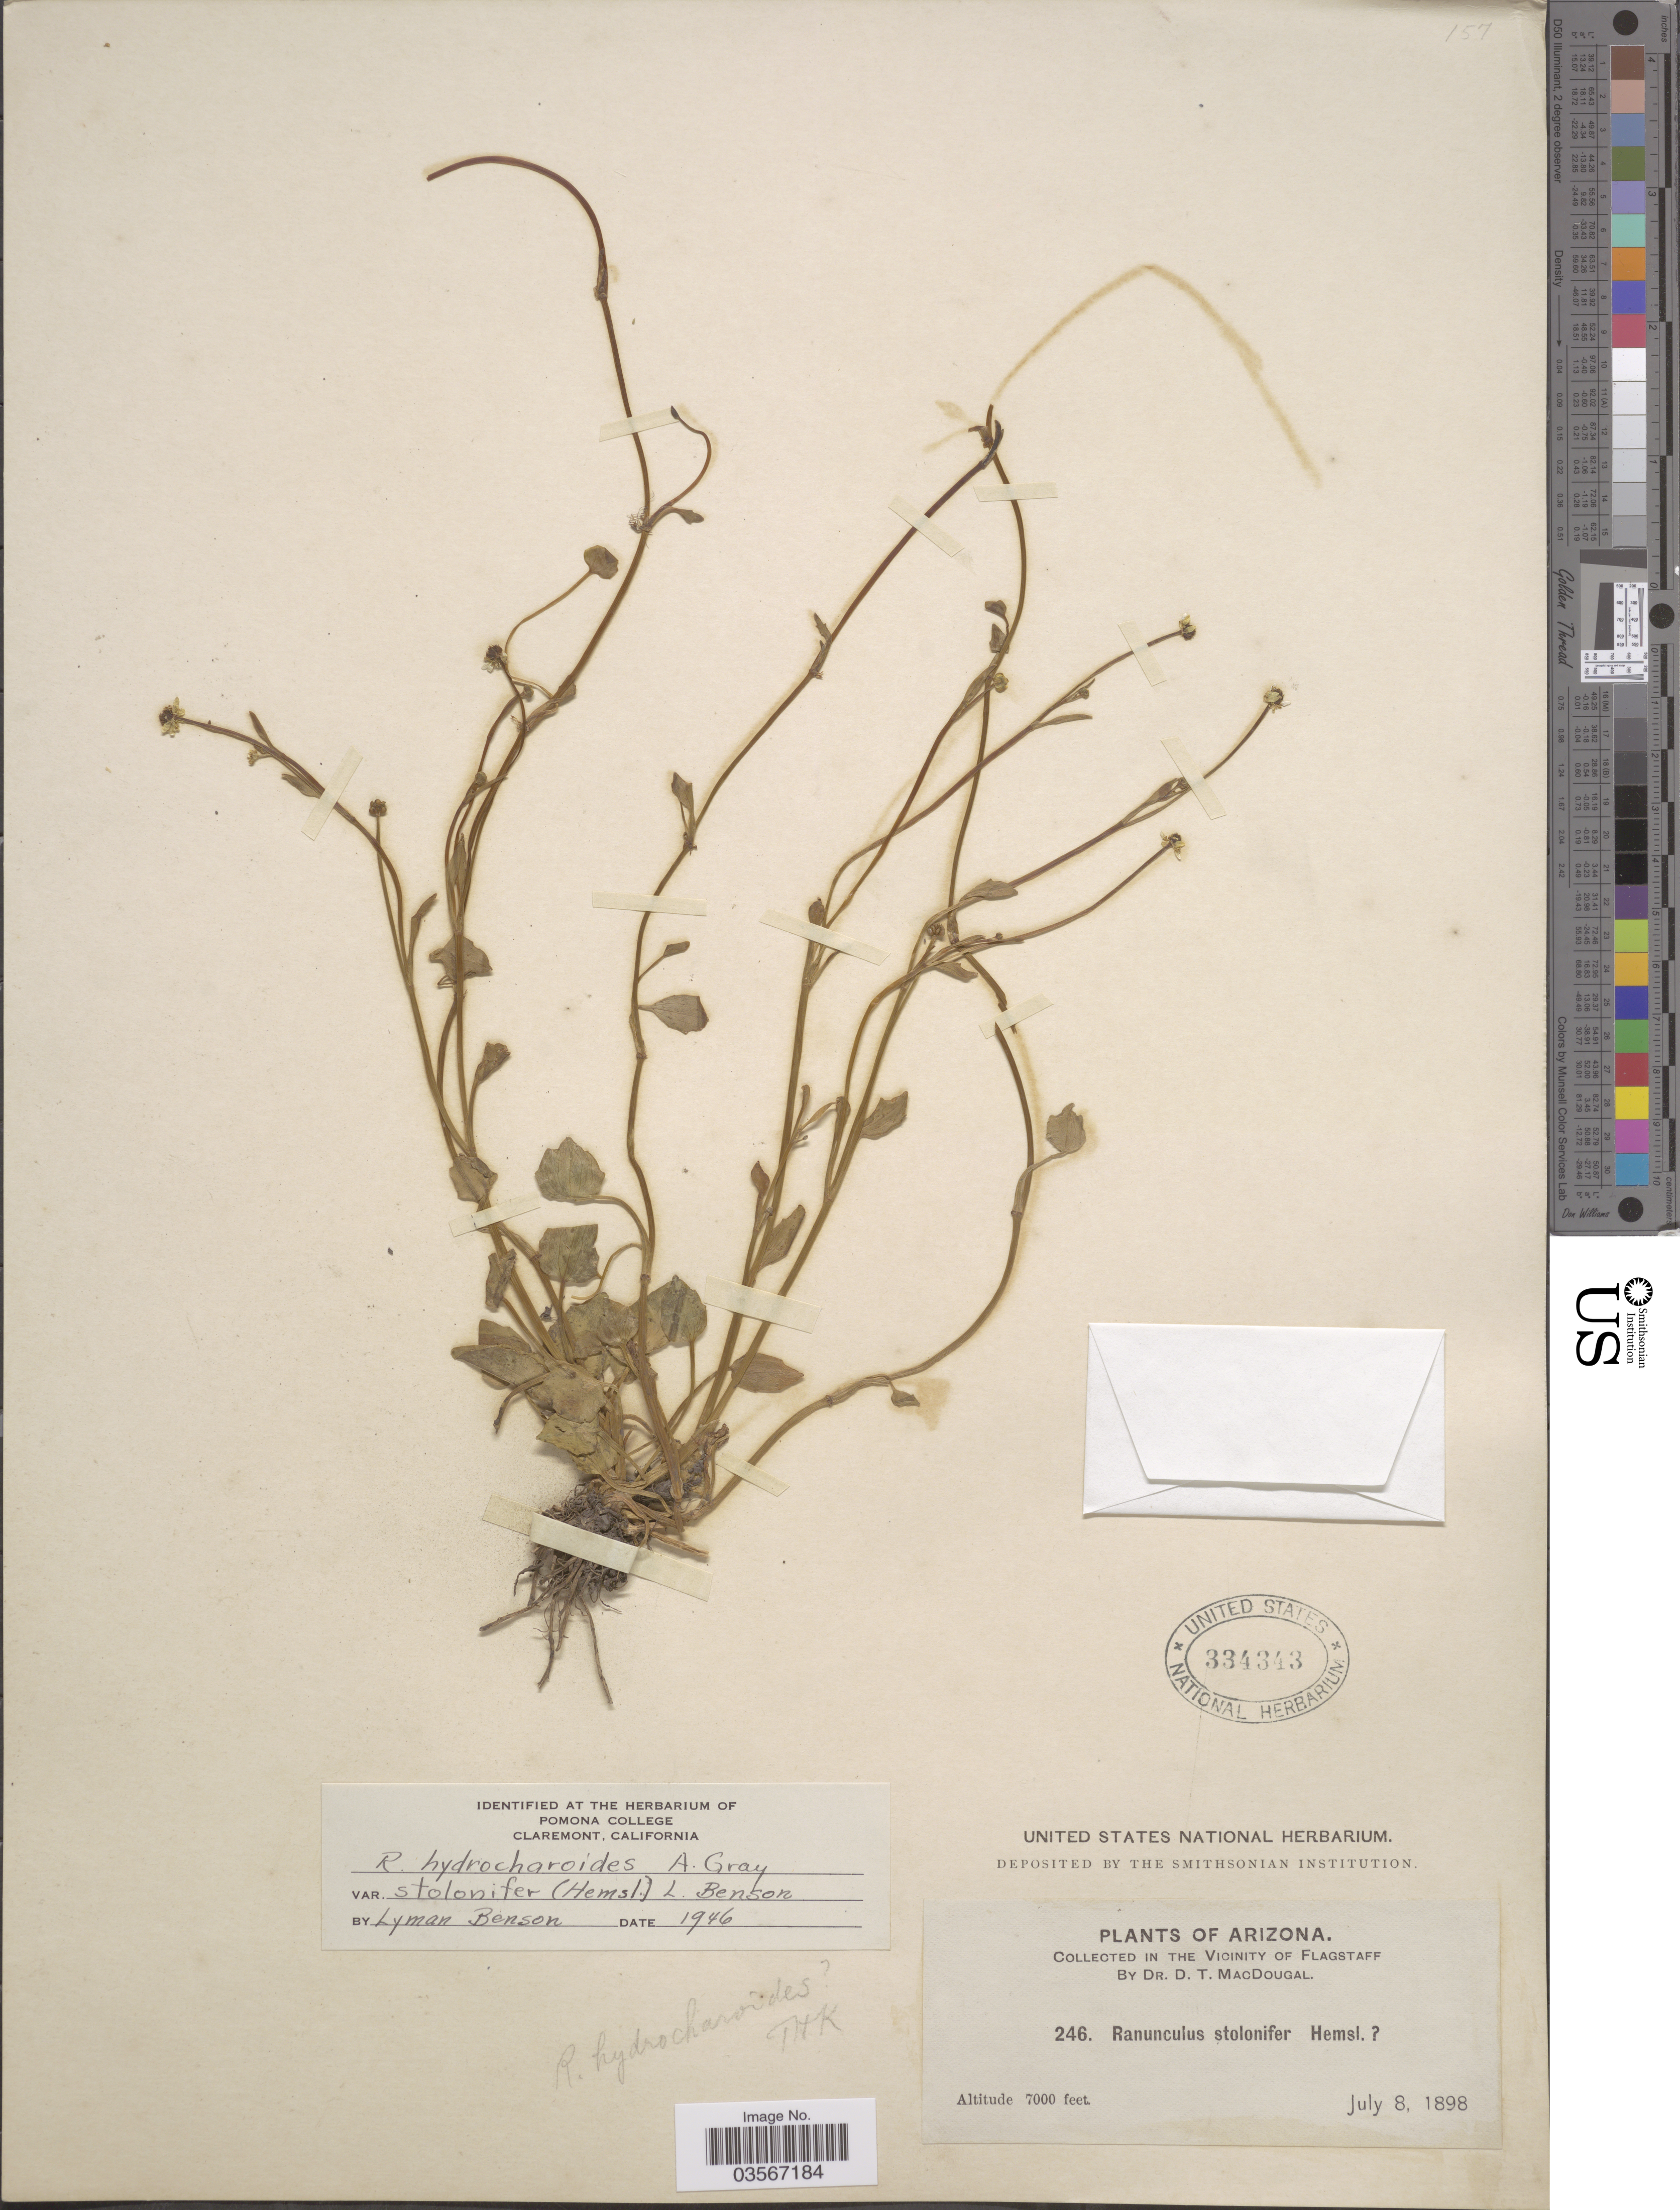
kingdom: Plantae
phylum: Tracheophyta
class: Magnoliopsida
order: Ranunculales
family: Ranunculaceae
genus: Ranunculus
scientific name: Ranunculus hydrocharoides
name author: A. Gray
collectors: D. T. MacDougal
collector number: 246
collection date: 1898-07-08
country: United States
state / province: Arizona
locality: Vicinity of Flagstaff.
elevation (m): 2134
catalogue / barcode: US 334343